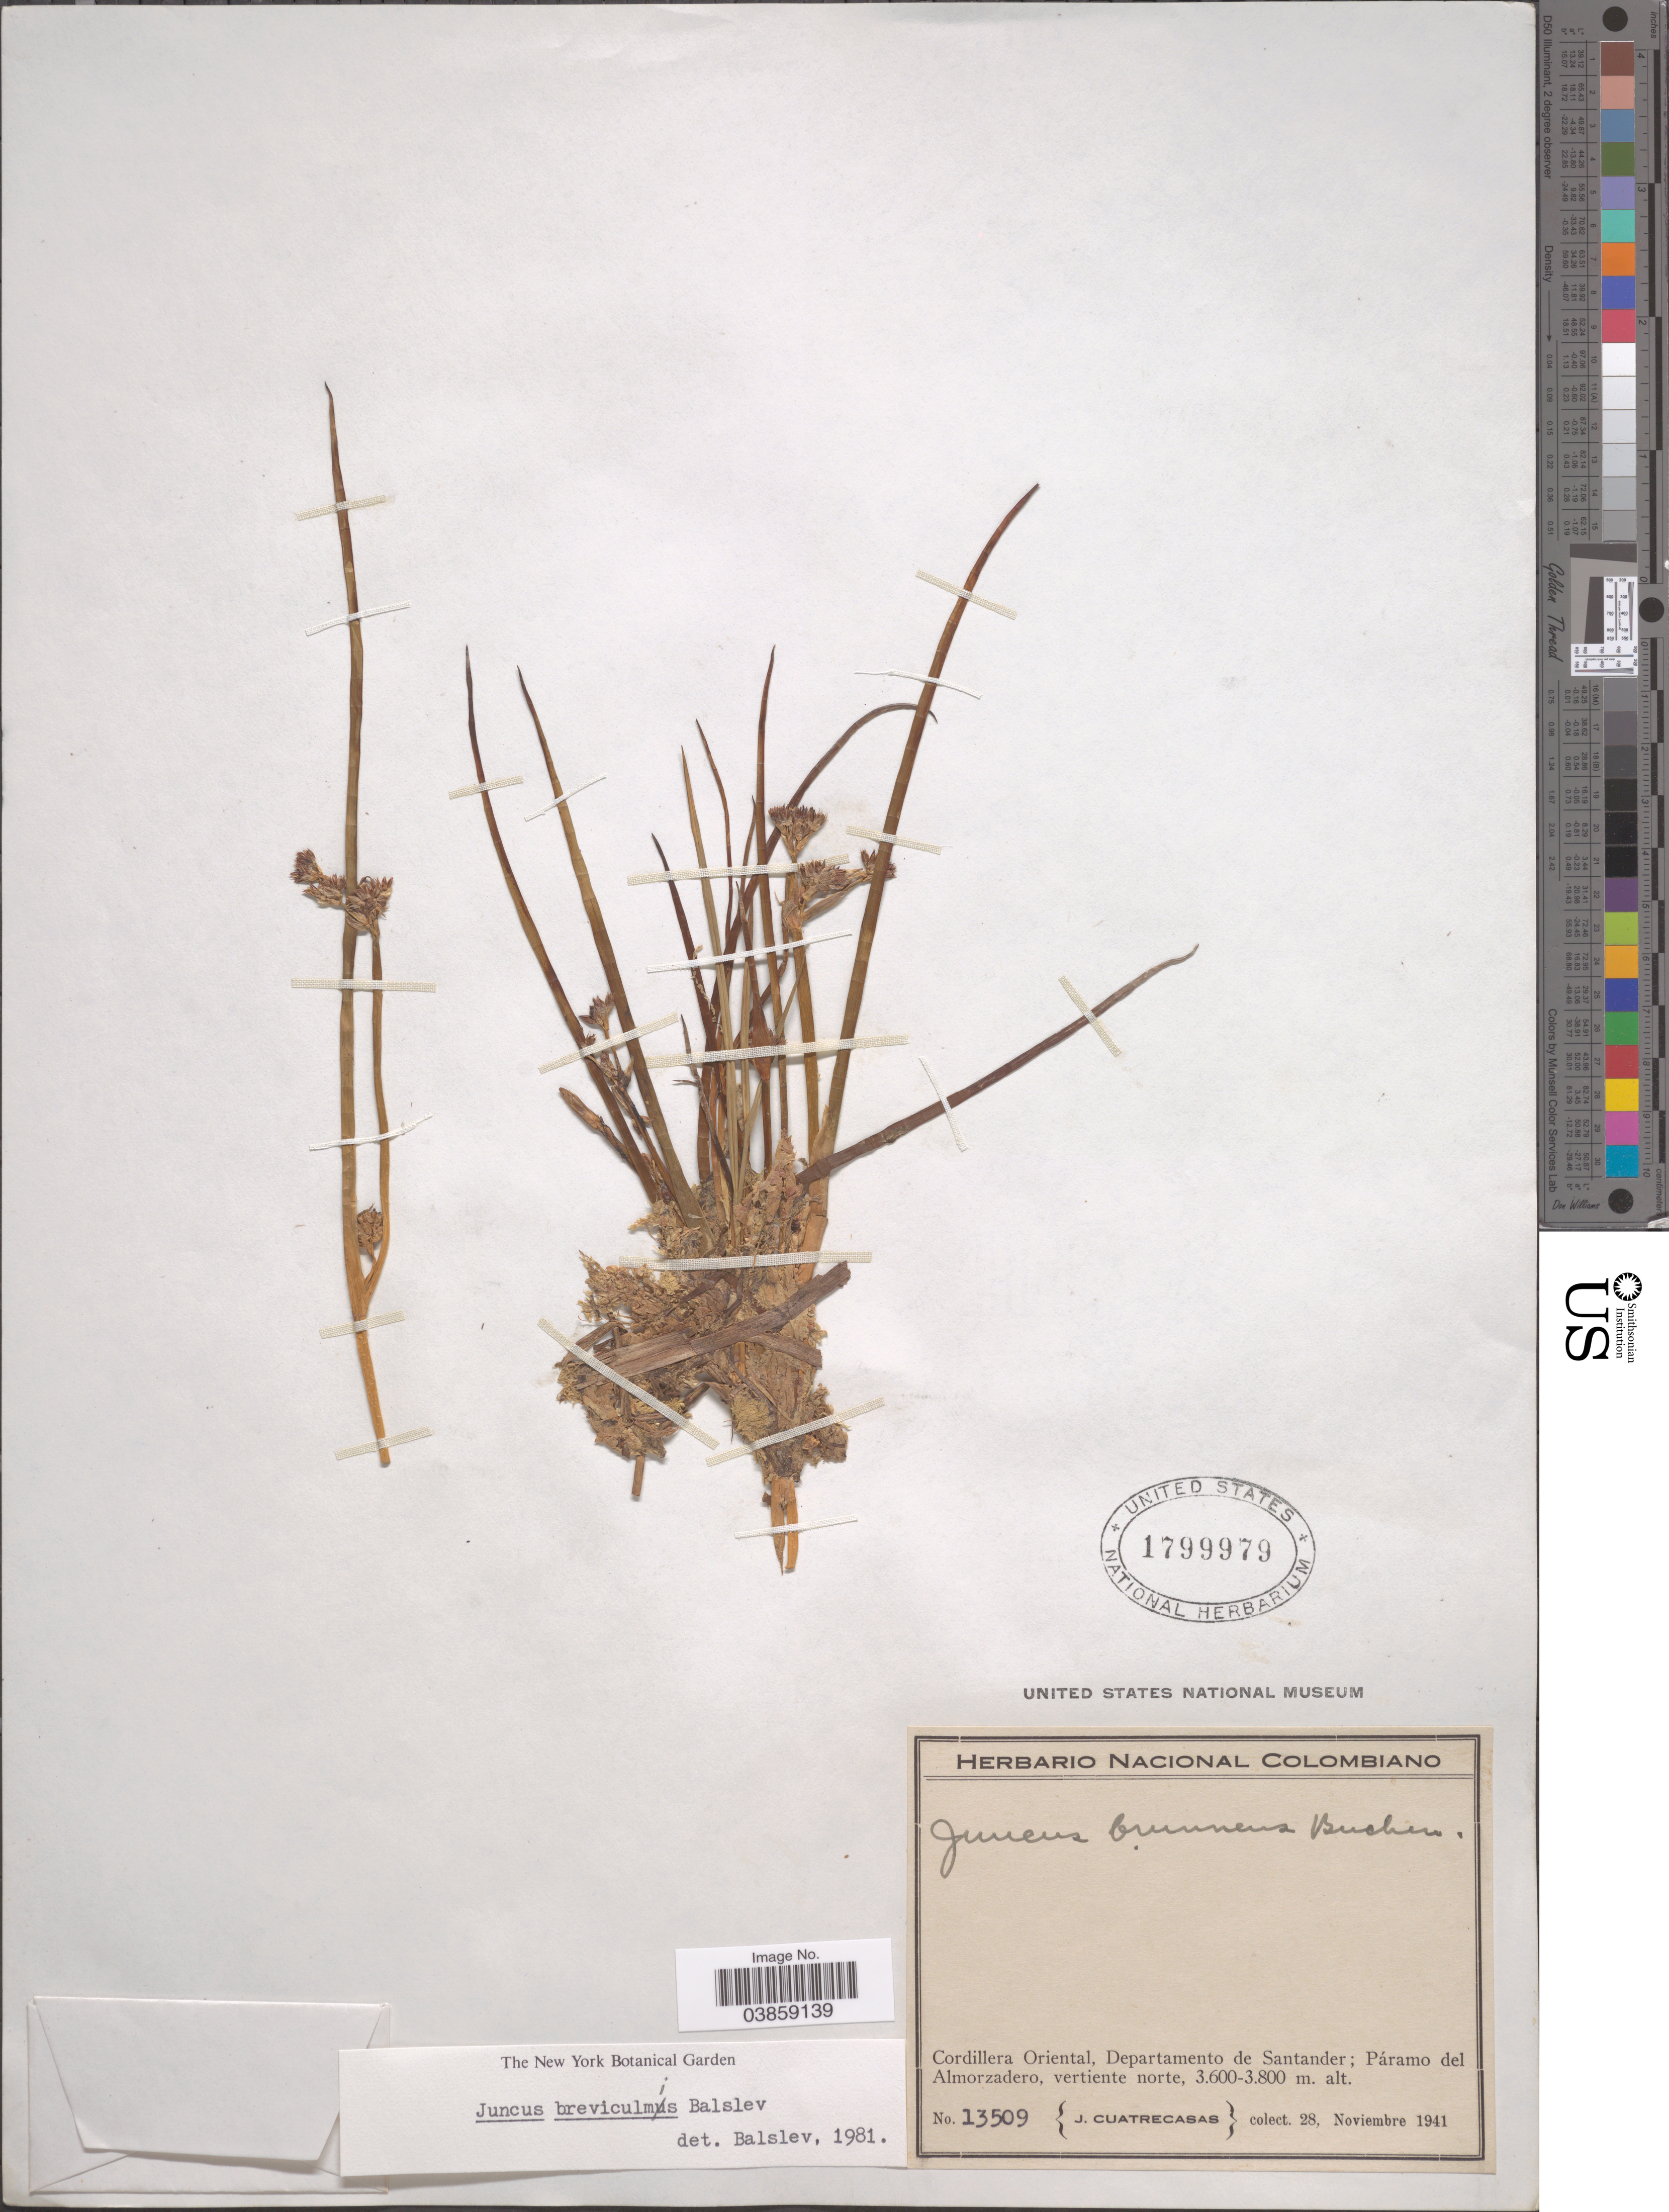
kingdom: Plantae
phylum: Tracheophyta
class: Liliopsida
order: Poales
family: Juncaceae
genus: Juncus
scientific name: Juncus breviculmis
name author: Balslev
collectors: J. Cuatrecasas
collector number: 13509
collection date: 1941-11-28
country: Colombia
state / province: Santander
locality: Cordillera Oriental, Departamento de Santander; Páramo del Almorzadero, vertiente norte.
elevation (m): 3600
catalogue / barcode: US 1799979